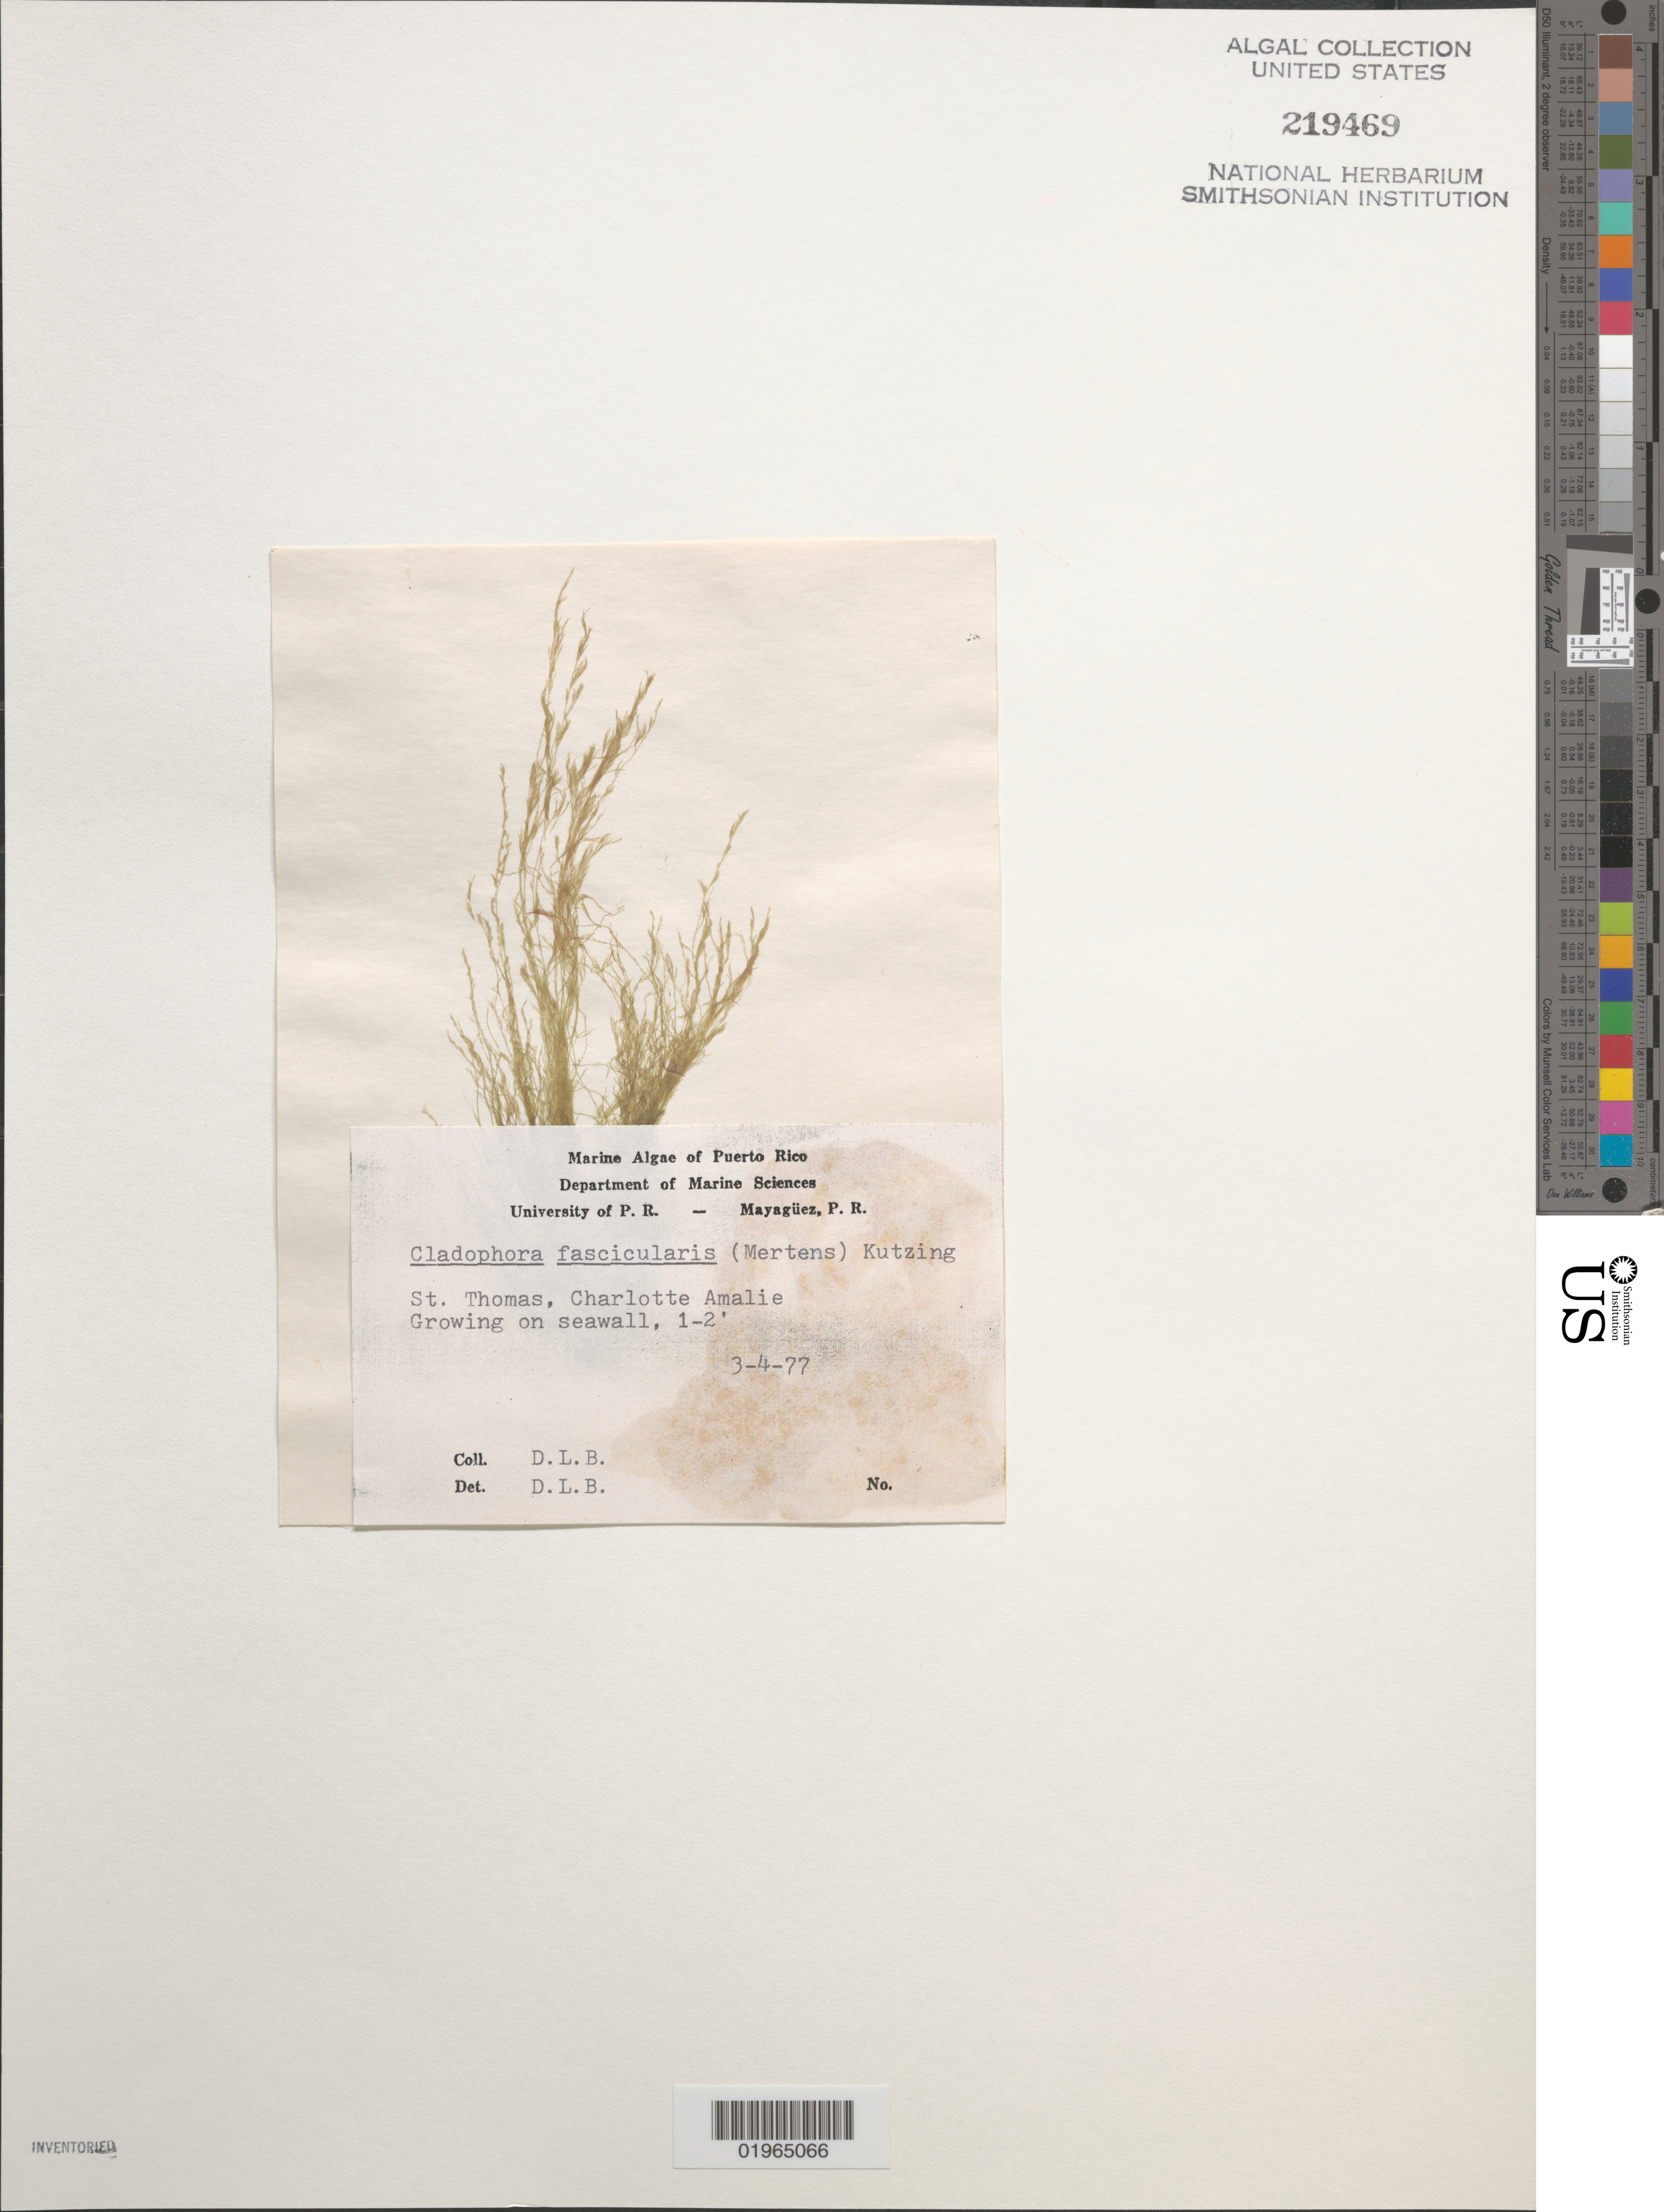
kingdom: Plantae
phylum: Chlorophyta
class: Ulvophyceae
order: Ulvales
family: Ulvaceae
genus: Ulva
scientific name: Ulva linza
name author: L.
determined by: Algae name updating Project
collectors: D.L. Ballantine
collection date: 1977-03-04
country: U.S. Virgin Islands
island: St. Thomas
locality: Charlotte Amalie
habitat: Growing on seawall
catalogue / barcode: US 219469